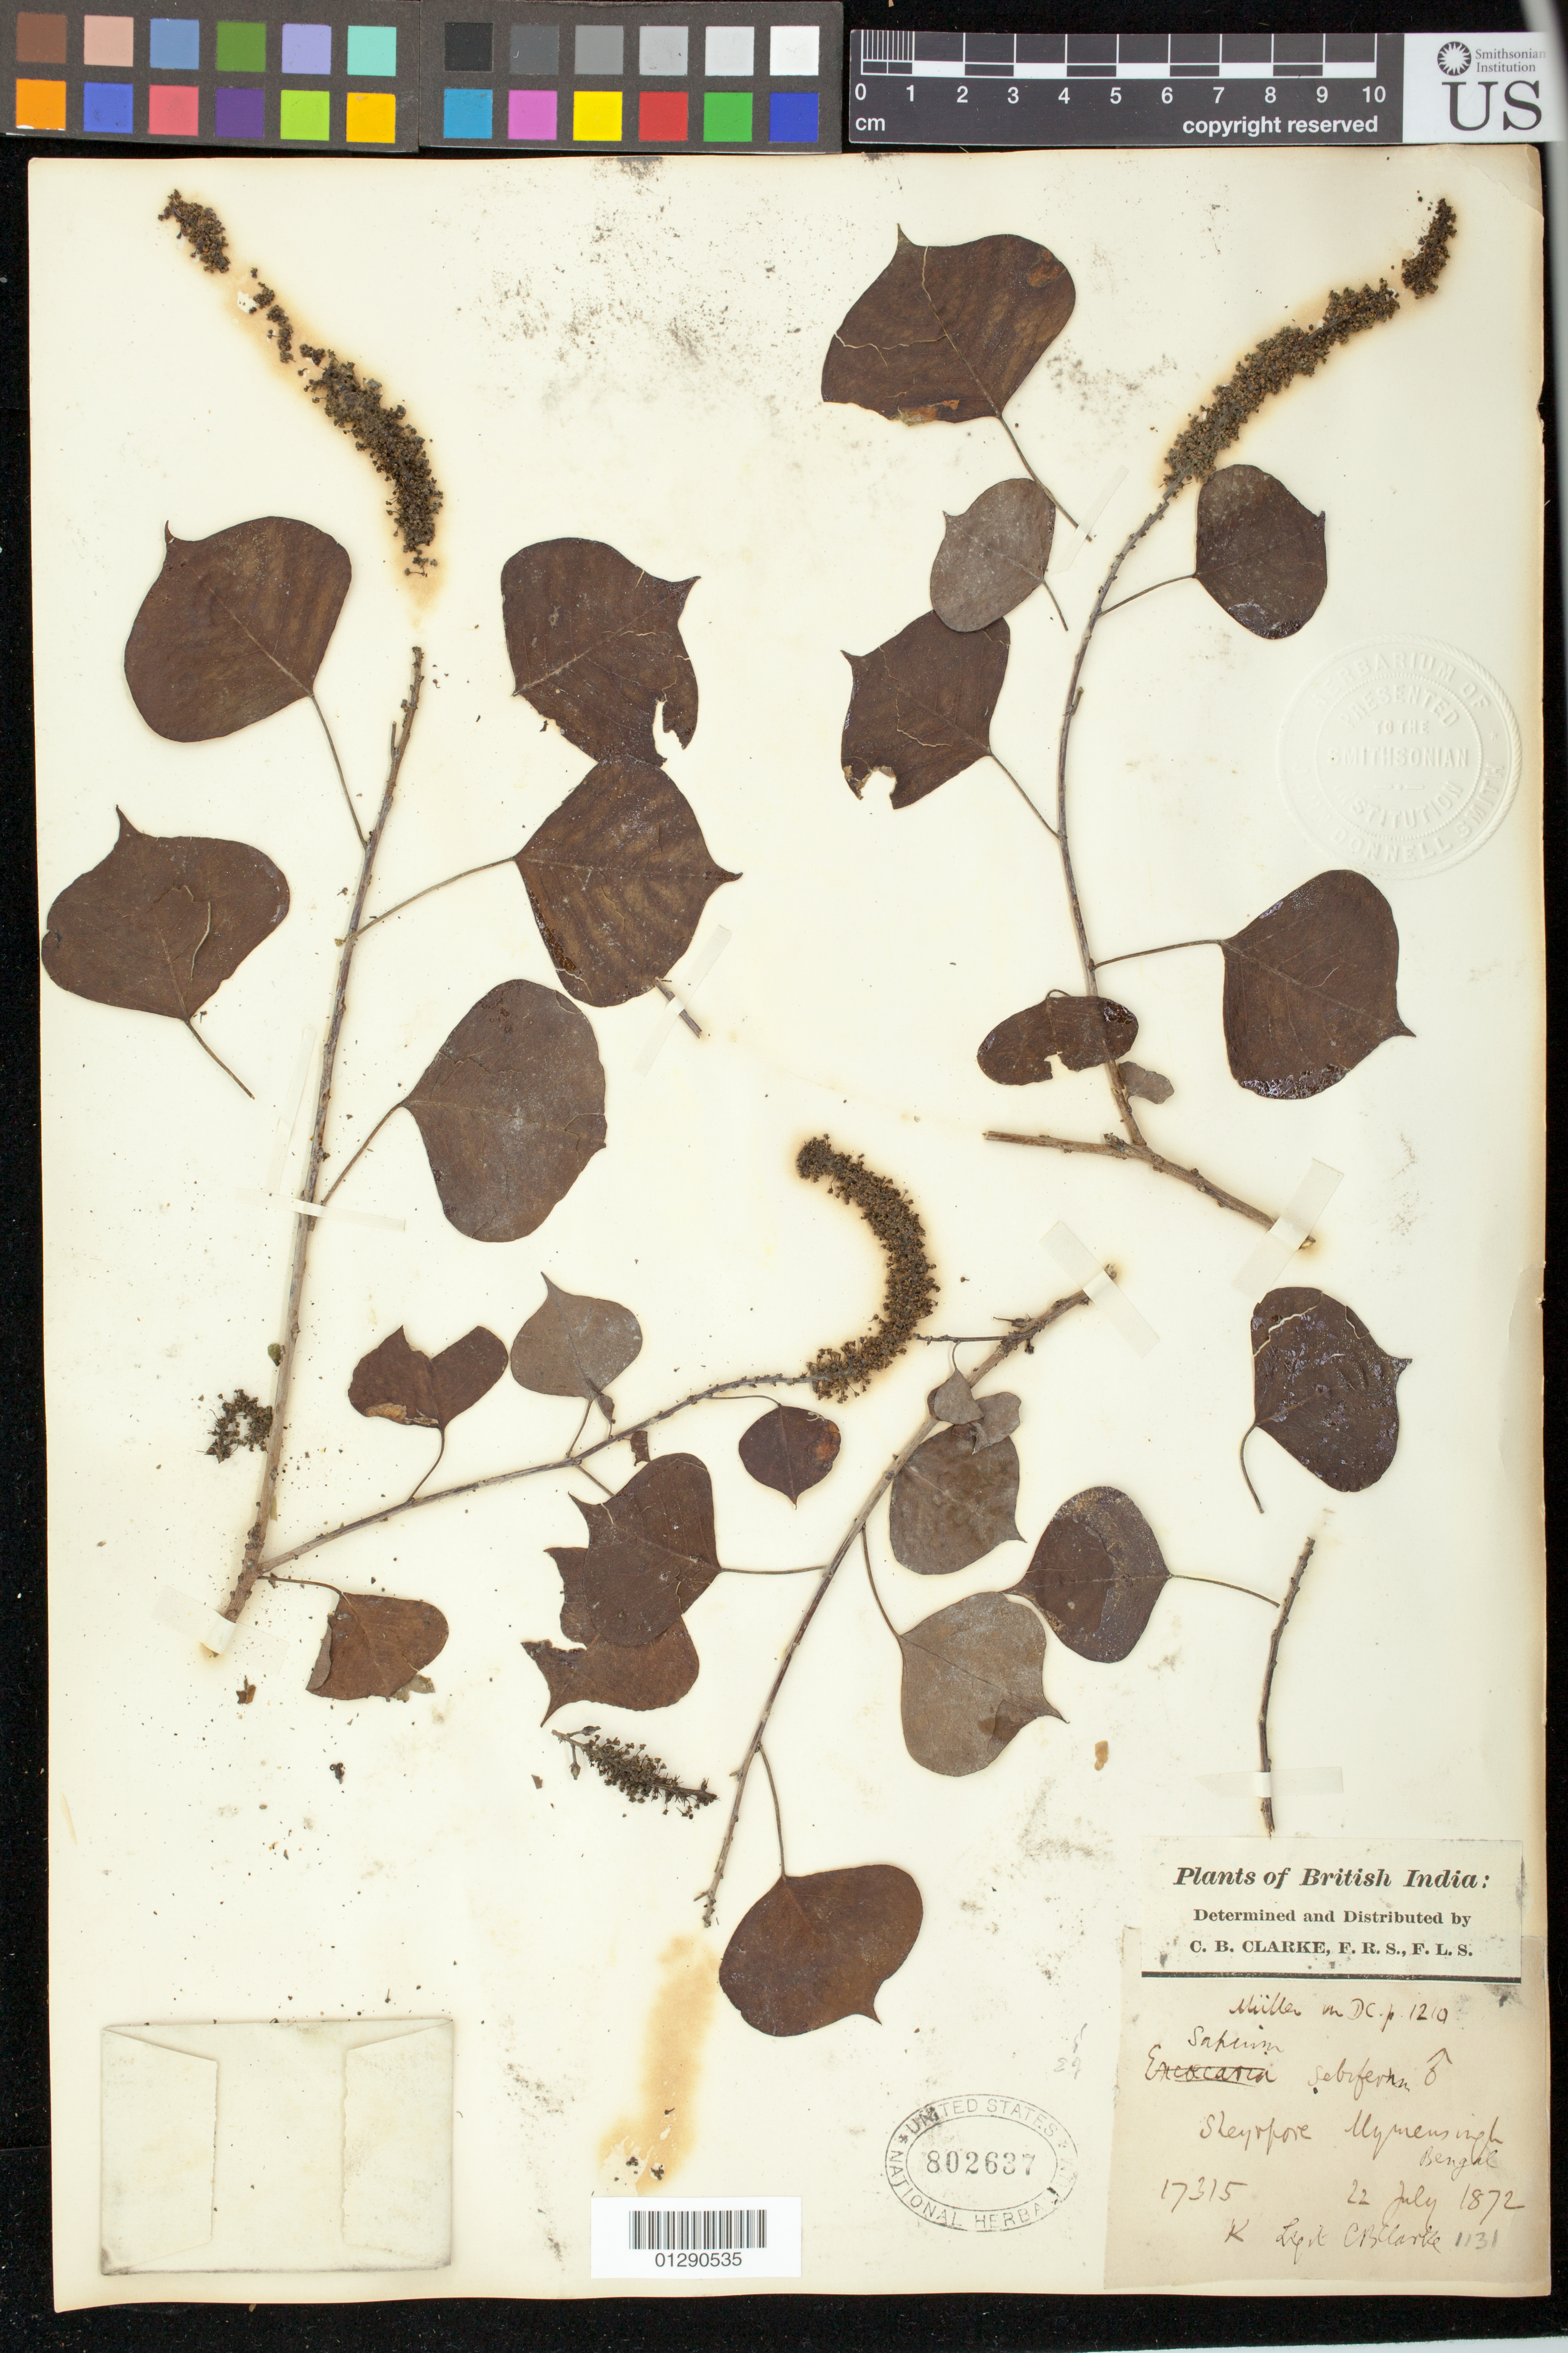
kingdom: Plantae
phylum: Tracheophyta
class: Magnoliopsida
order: Malpighiales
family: Euphorbiaceae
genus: Sapium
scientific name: Sapium sebiferum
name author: (L.) Roxb.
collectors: C. B. Clarke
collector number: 17315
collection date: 1872-07-22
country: India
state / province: West Bengal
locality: Sheyrpore [Serampore] Mymensingh Bengal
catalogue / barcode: US 802637